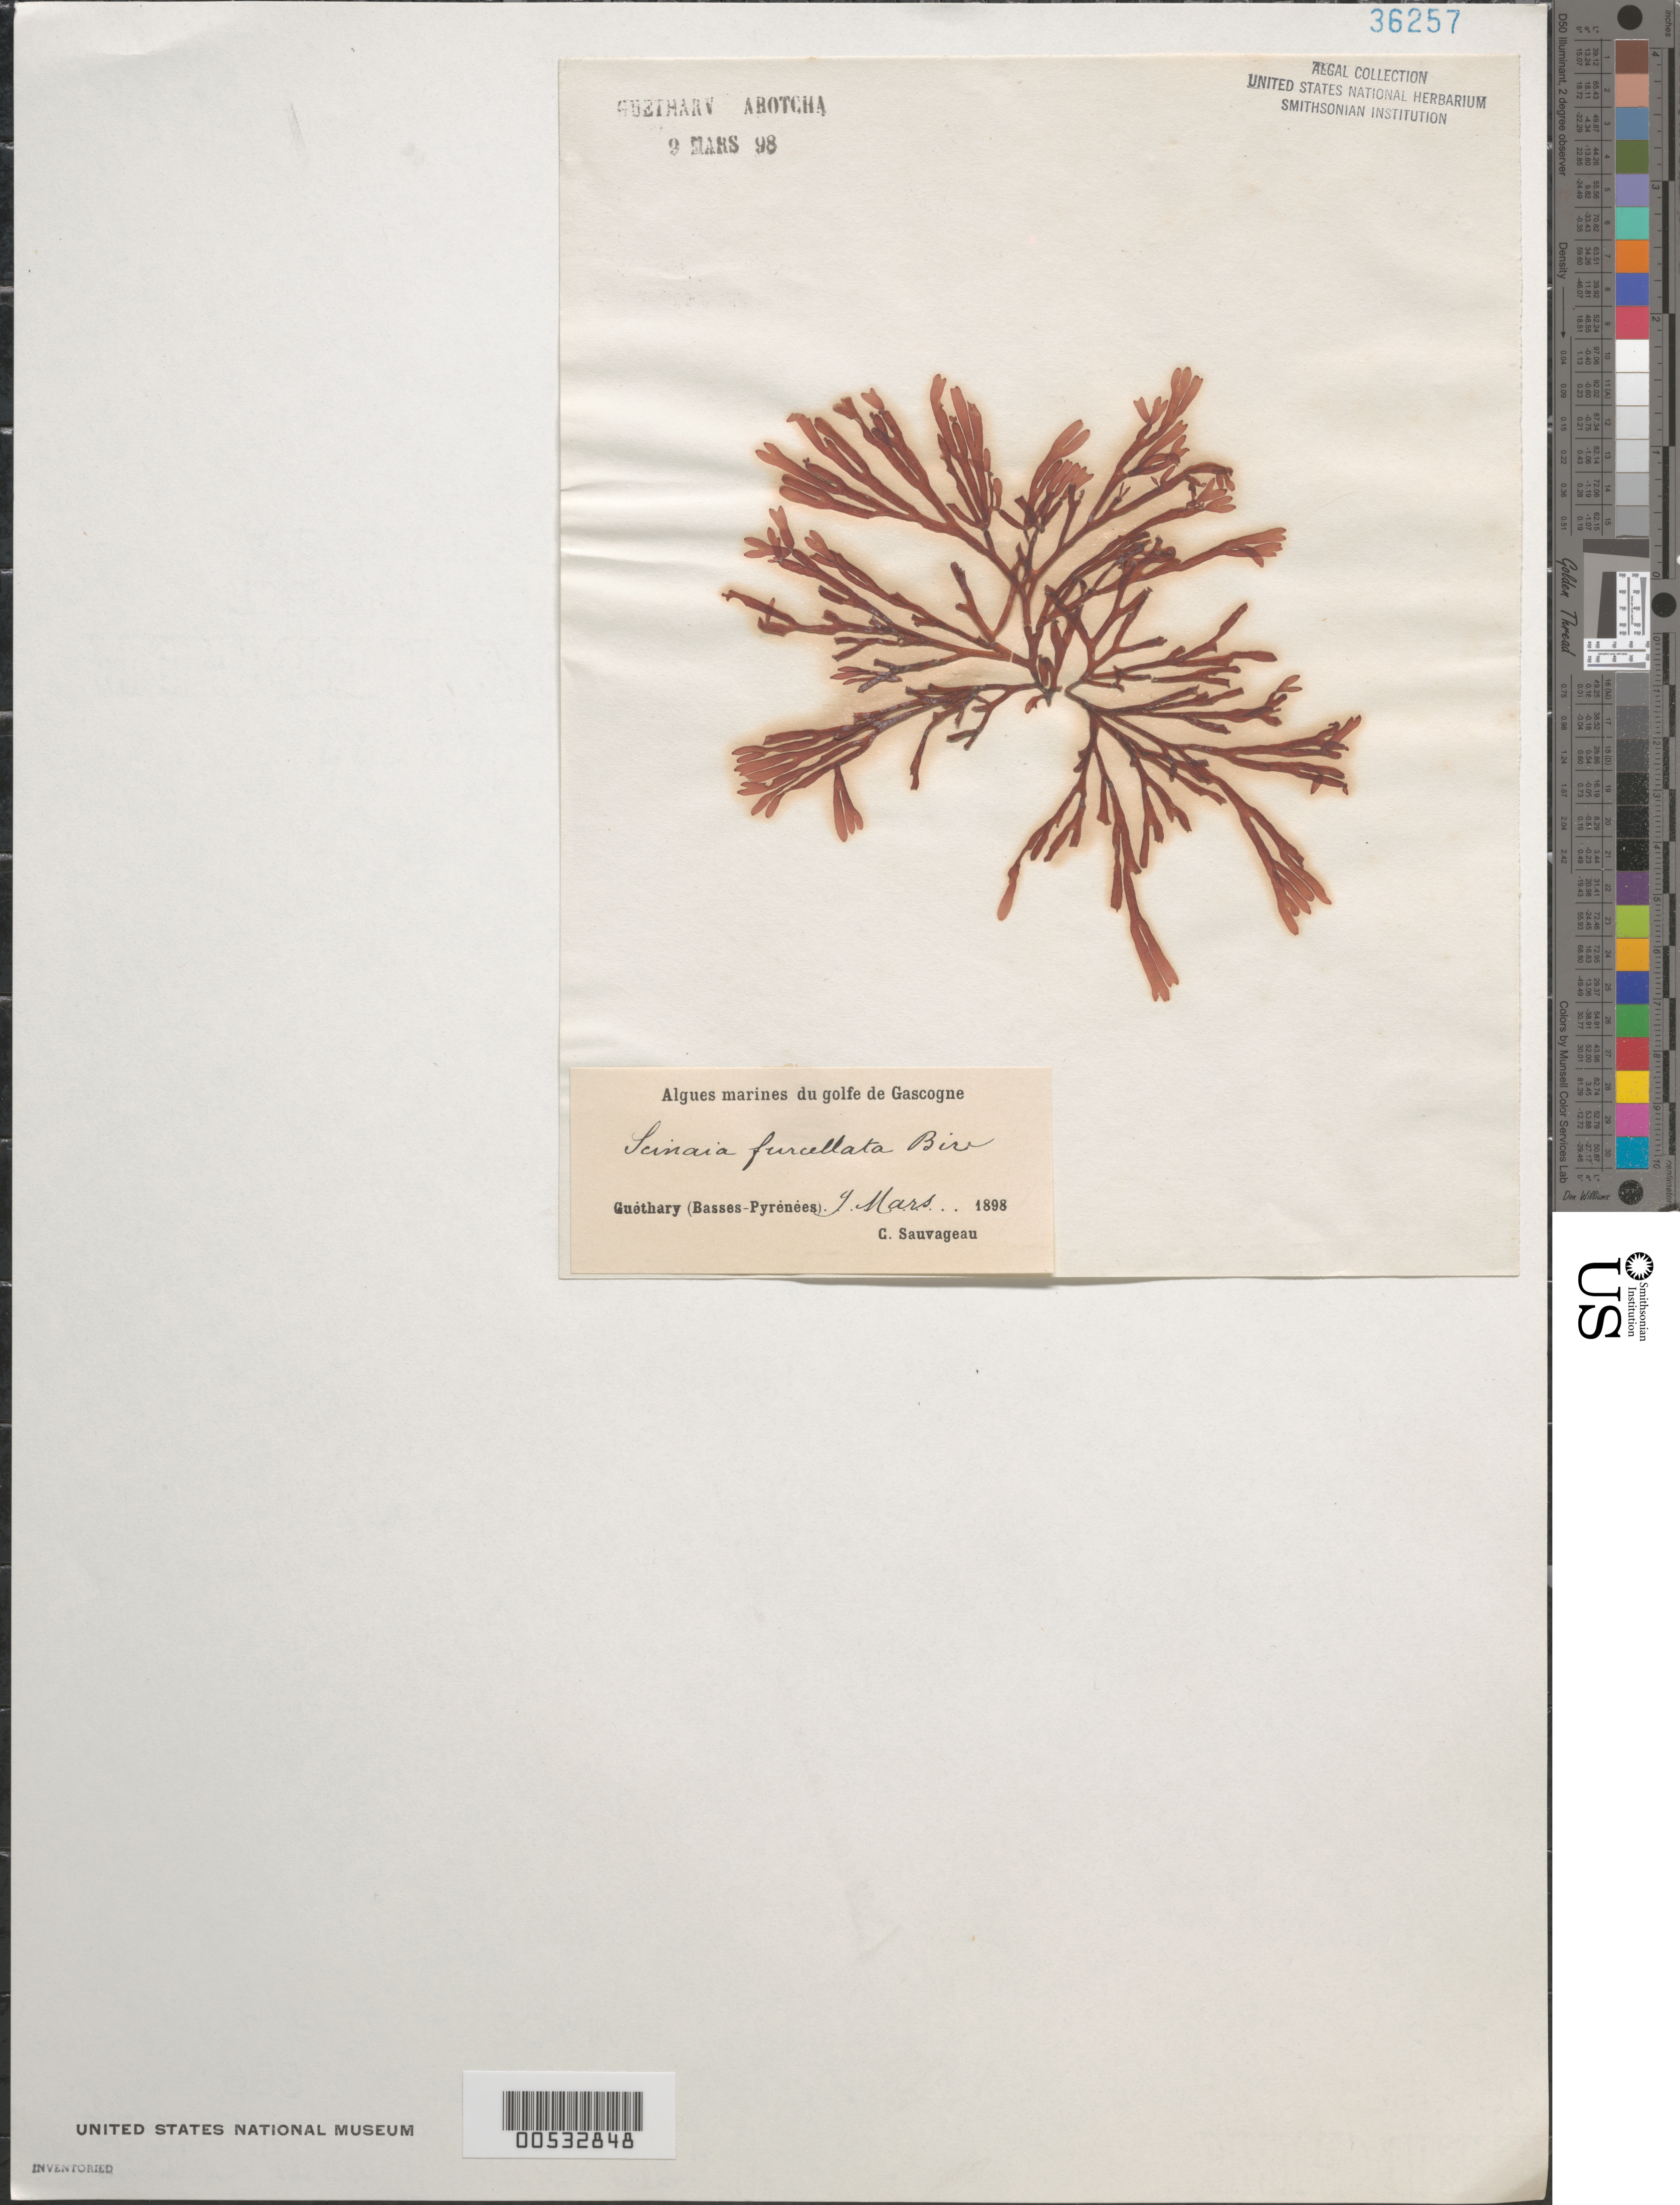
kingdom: Plantae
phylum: Rhodophyta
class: Florideophyceae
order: Nemaliales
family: Scinaiaceae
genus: Scinaia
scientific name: Scinaia furcellata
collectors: C. F. Sauvageau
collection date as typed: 09 Mar 1898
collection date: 1898-03-09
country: France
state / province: Nouvelle-Aquitaine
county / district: Pyrénées-Atlantiques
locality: Guethary Arotcha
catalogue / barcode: US 36257